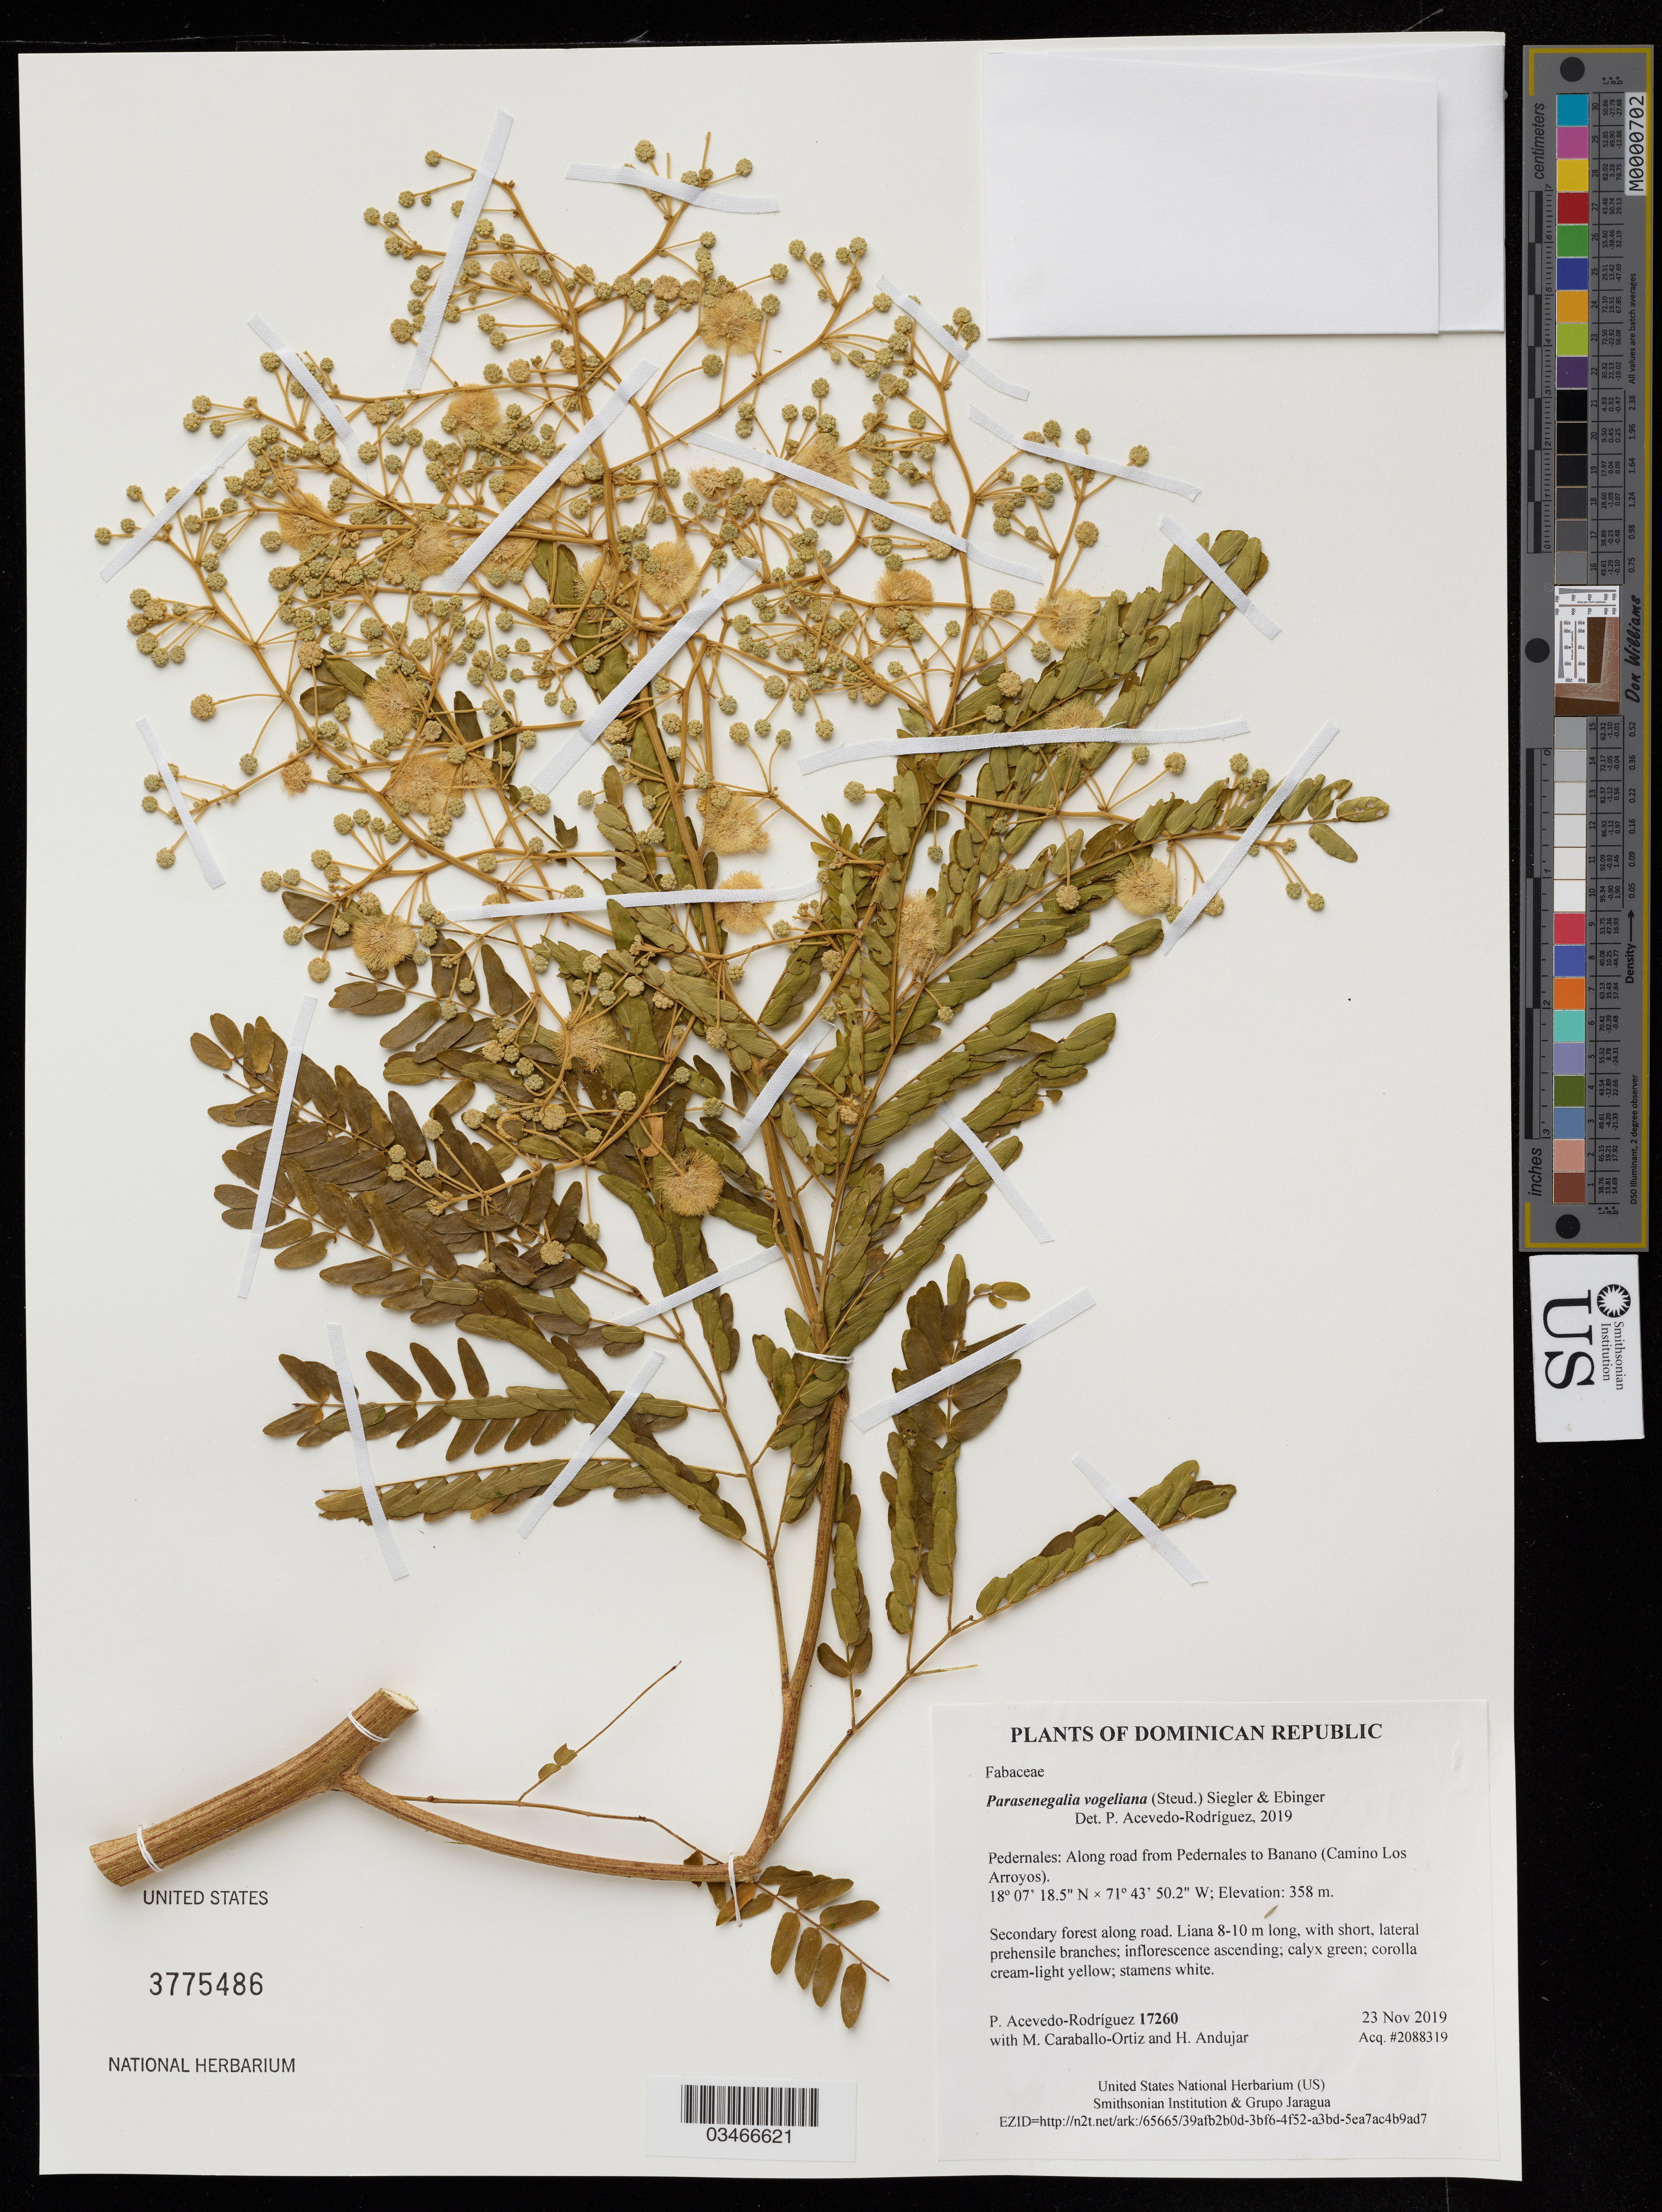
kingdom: Plantae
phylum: Tracheophyta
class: Magnoliopsida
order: Fabales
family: Fabaceae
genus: Parasenegalia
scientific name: Parasenegalia vogeliana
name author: (Steud.) Seigler & Ebinger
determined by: Acevedo-Rodriguez, P., (US), Smithsonian Institution - National Museum of Natural History (UNITED STATES)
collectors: P. Acevedo-Rodriguez, M. Caraballo-Ortiz & H. Andujar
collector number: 17260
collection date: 2019-11-23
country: Dominican Republic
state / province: Pedernales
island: Hispaniola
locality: Along road from Pedernales to Banano (Camino Los Arroyos), disturbed roadside vegetation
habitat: Secondary forest along road.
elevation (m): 358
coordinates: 18.12180 N, 71.73061 W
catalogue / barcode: US 3775486